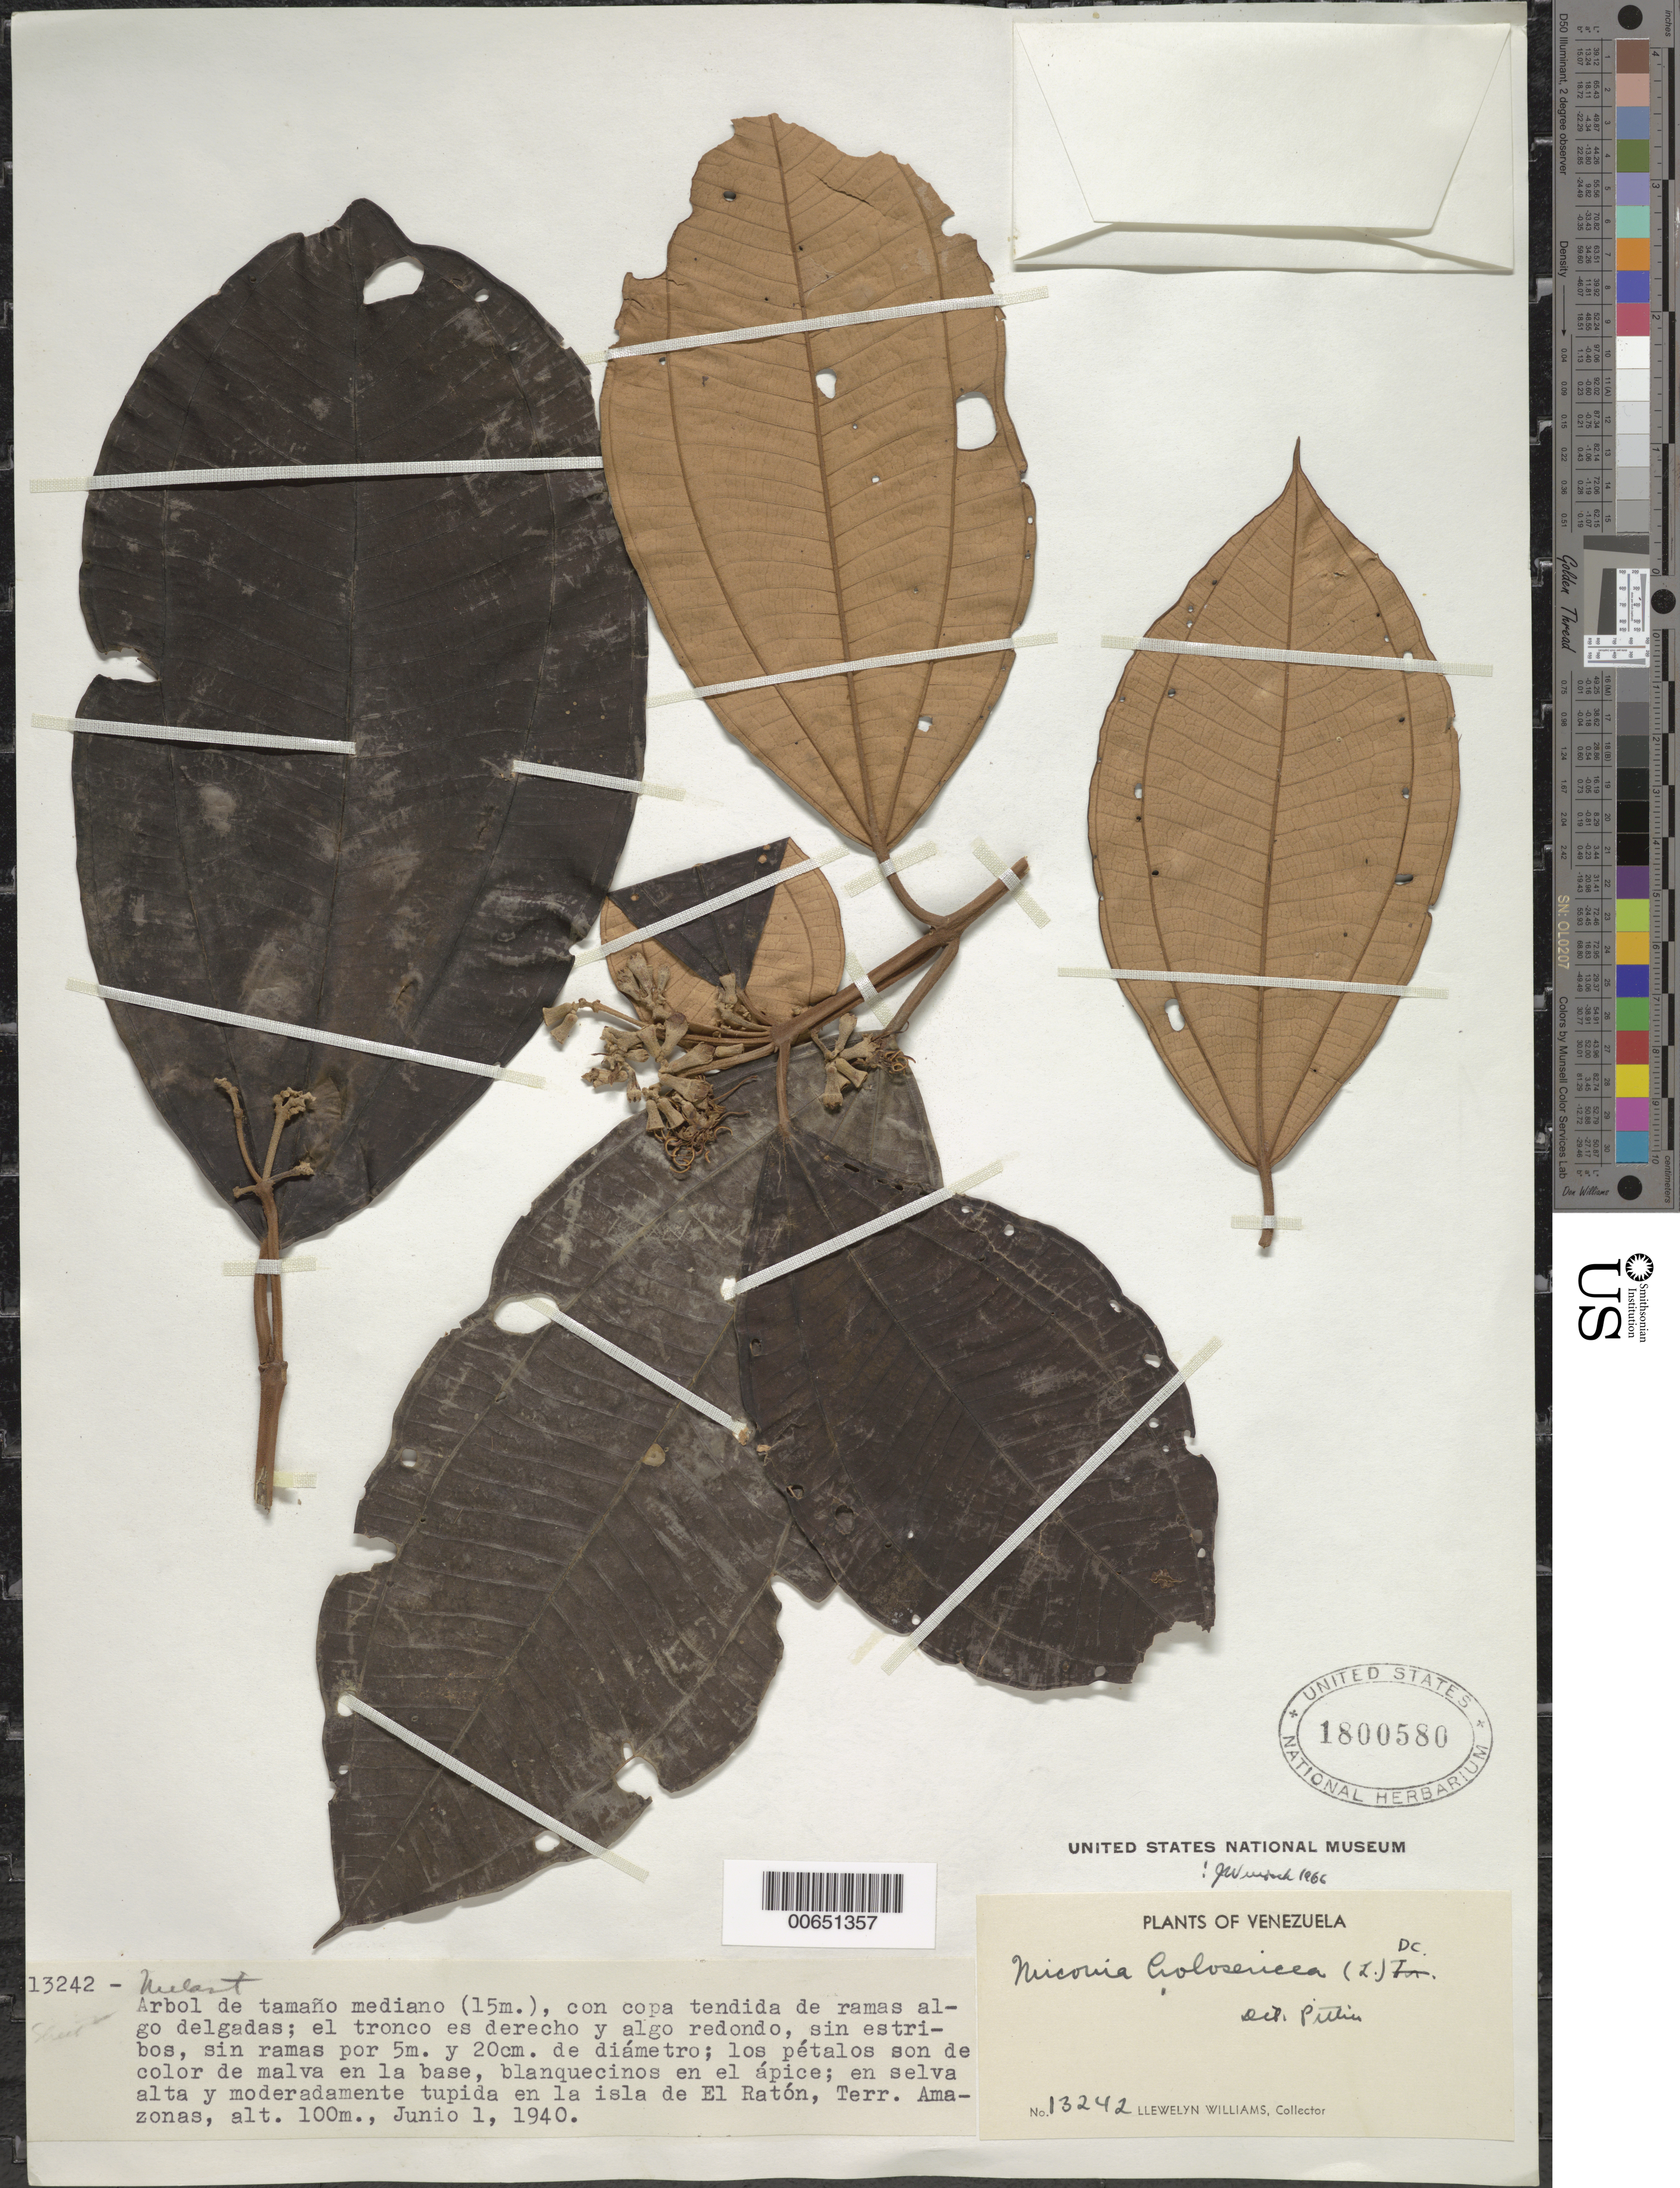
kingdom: Plantae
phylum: Tracheophyta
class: Magnoliopsida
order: Myrtales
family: Melastomataceae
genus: Miconia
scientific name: Miconia holosericea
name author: (L.) DC.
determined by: Wurdack, John J., (US), US (UNITED STATES)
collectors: Ll. Williams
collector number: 13242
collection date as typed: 1-Jun-40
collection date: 1940-06-01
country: Venezuela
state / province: Amazonas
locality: Isla de El Ratón, Alto Orinoco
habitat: Selva alta y moderamente tupida en la isla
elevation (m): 100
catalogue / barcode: US 1800580